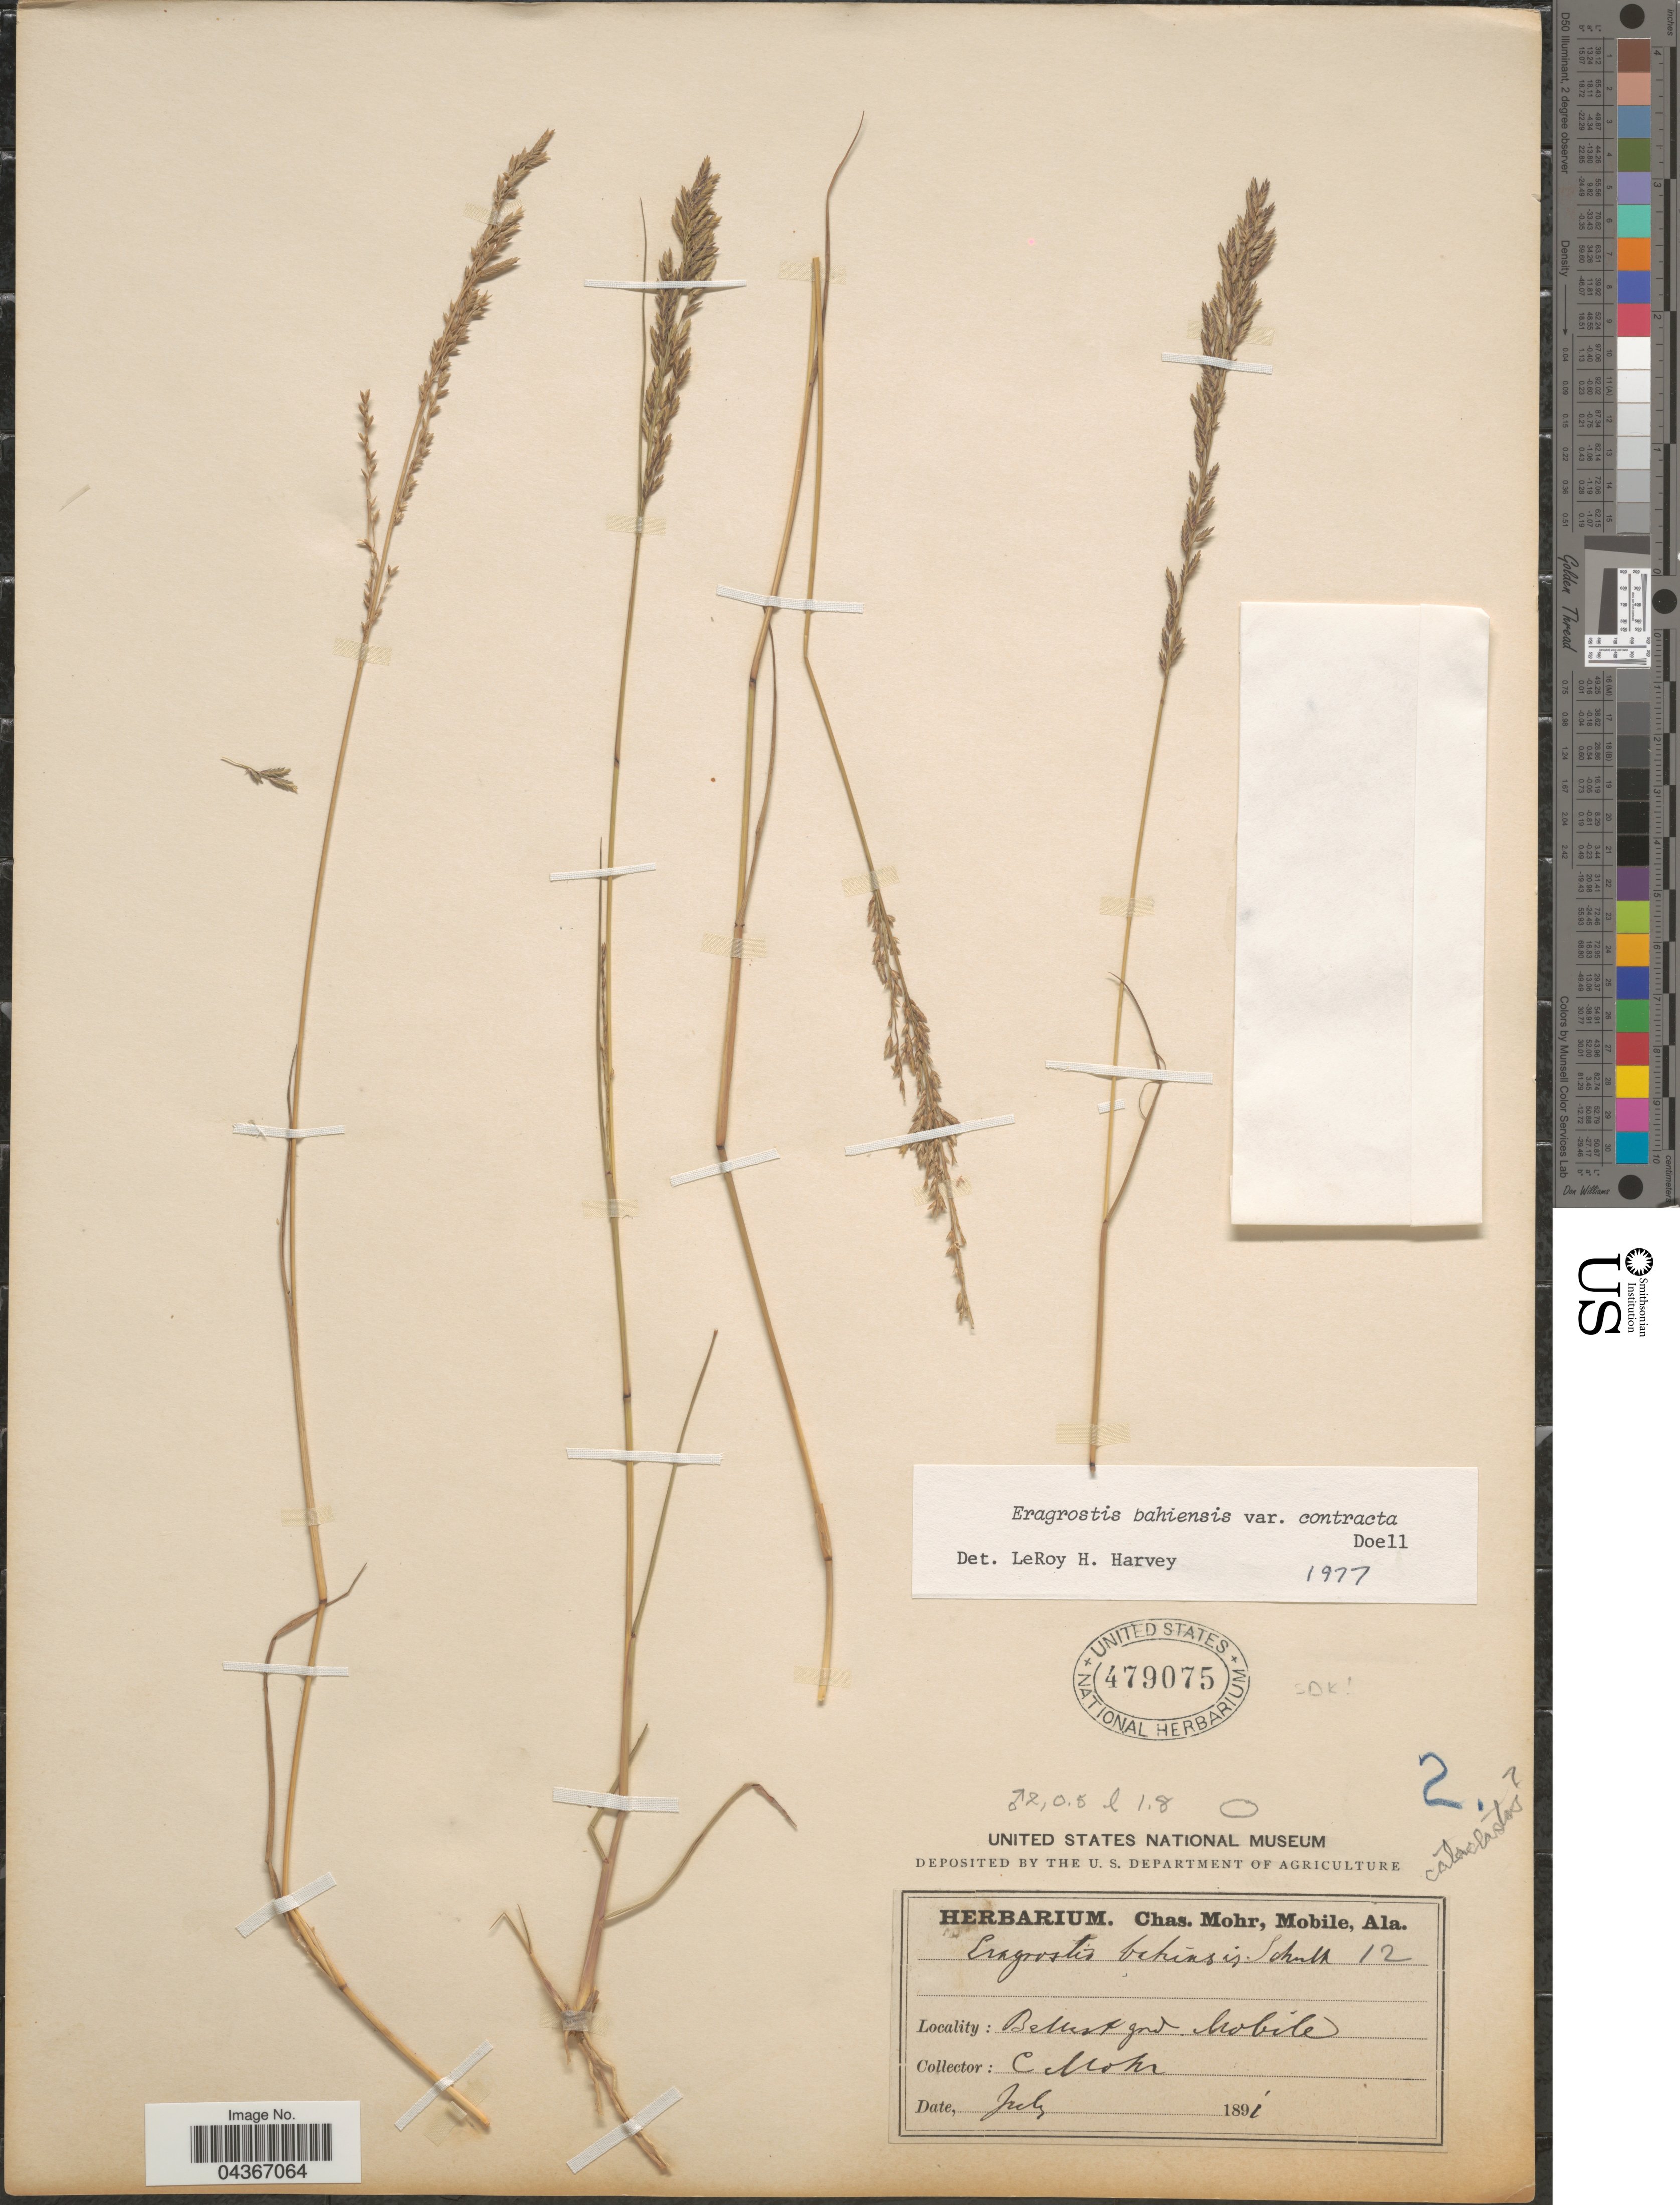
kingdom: Plantae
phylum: Tracheophyta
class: Liliopsida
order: Poales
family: Poaceae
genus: Eragrostis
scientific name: Eragrostis bahiensis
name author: Schrad. ex Schult.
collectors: Mohr, C. T. (herbarium)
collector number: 12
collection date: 1891-07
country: United States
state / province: Alabama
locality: Ballast grd. Mobile.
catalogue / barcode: US 479075